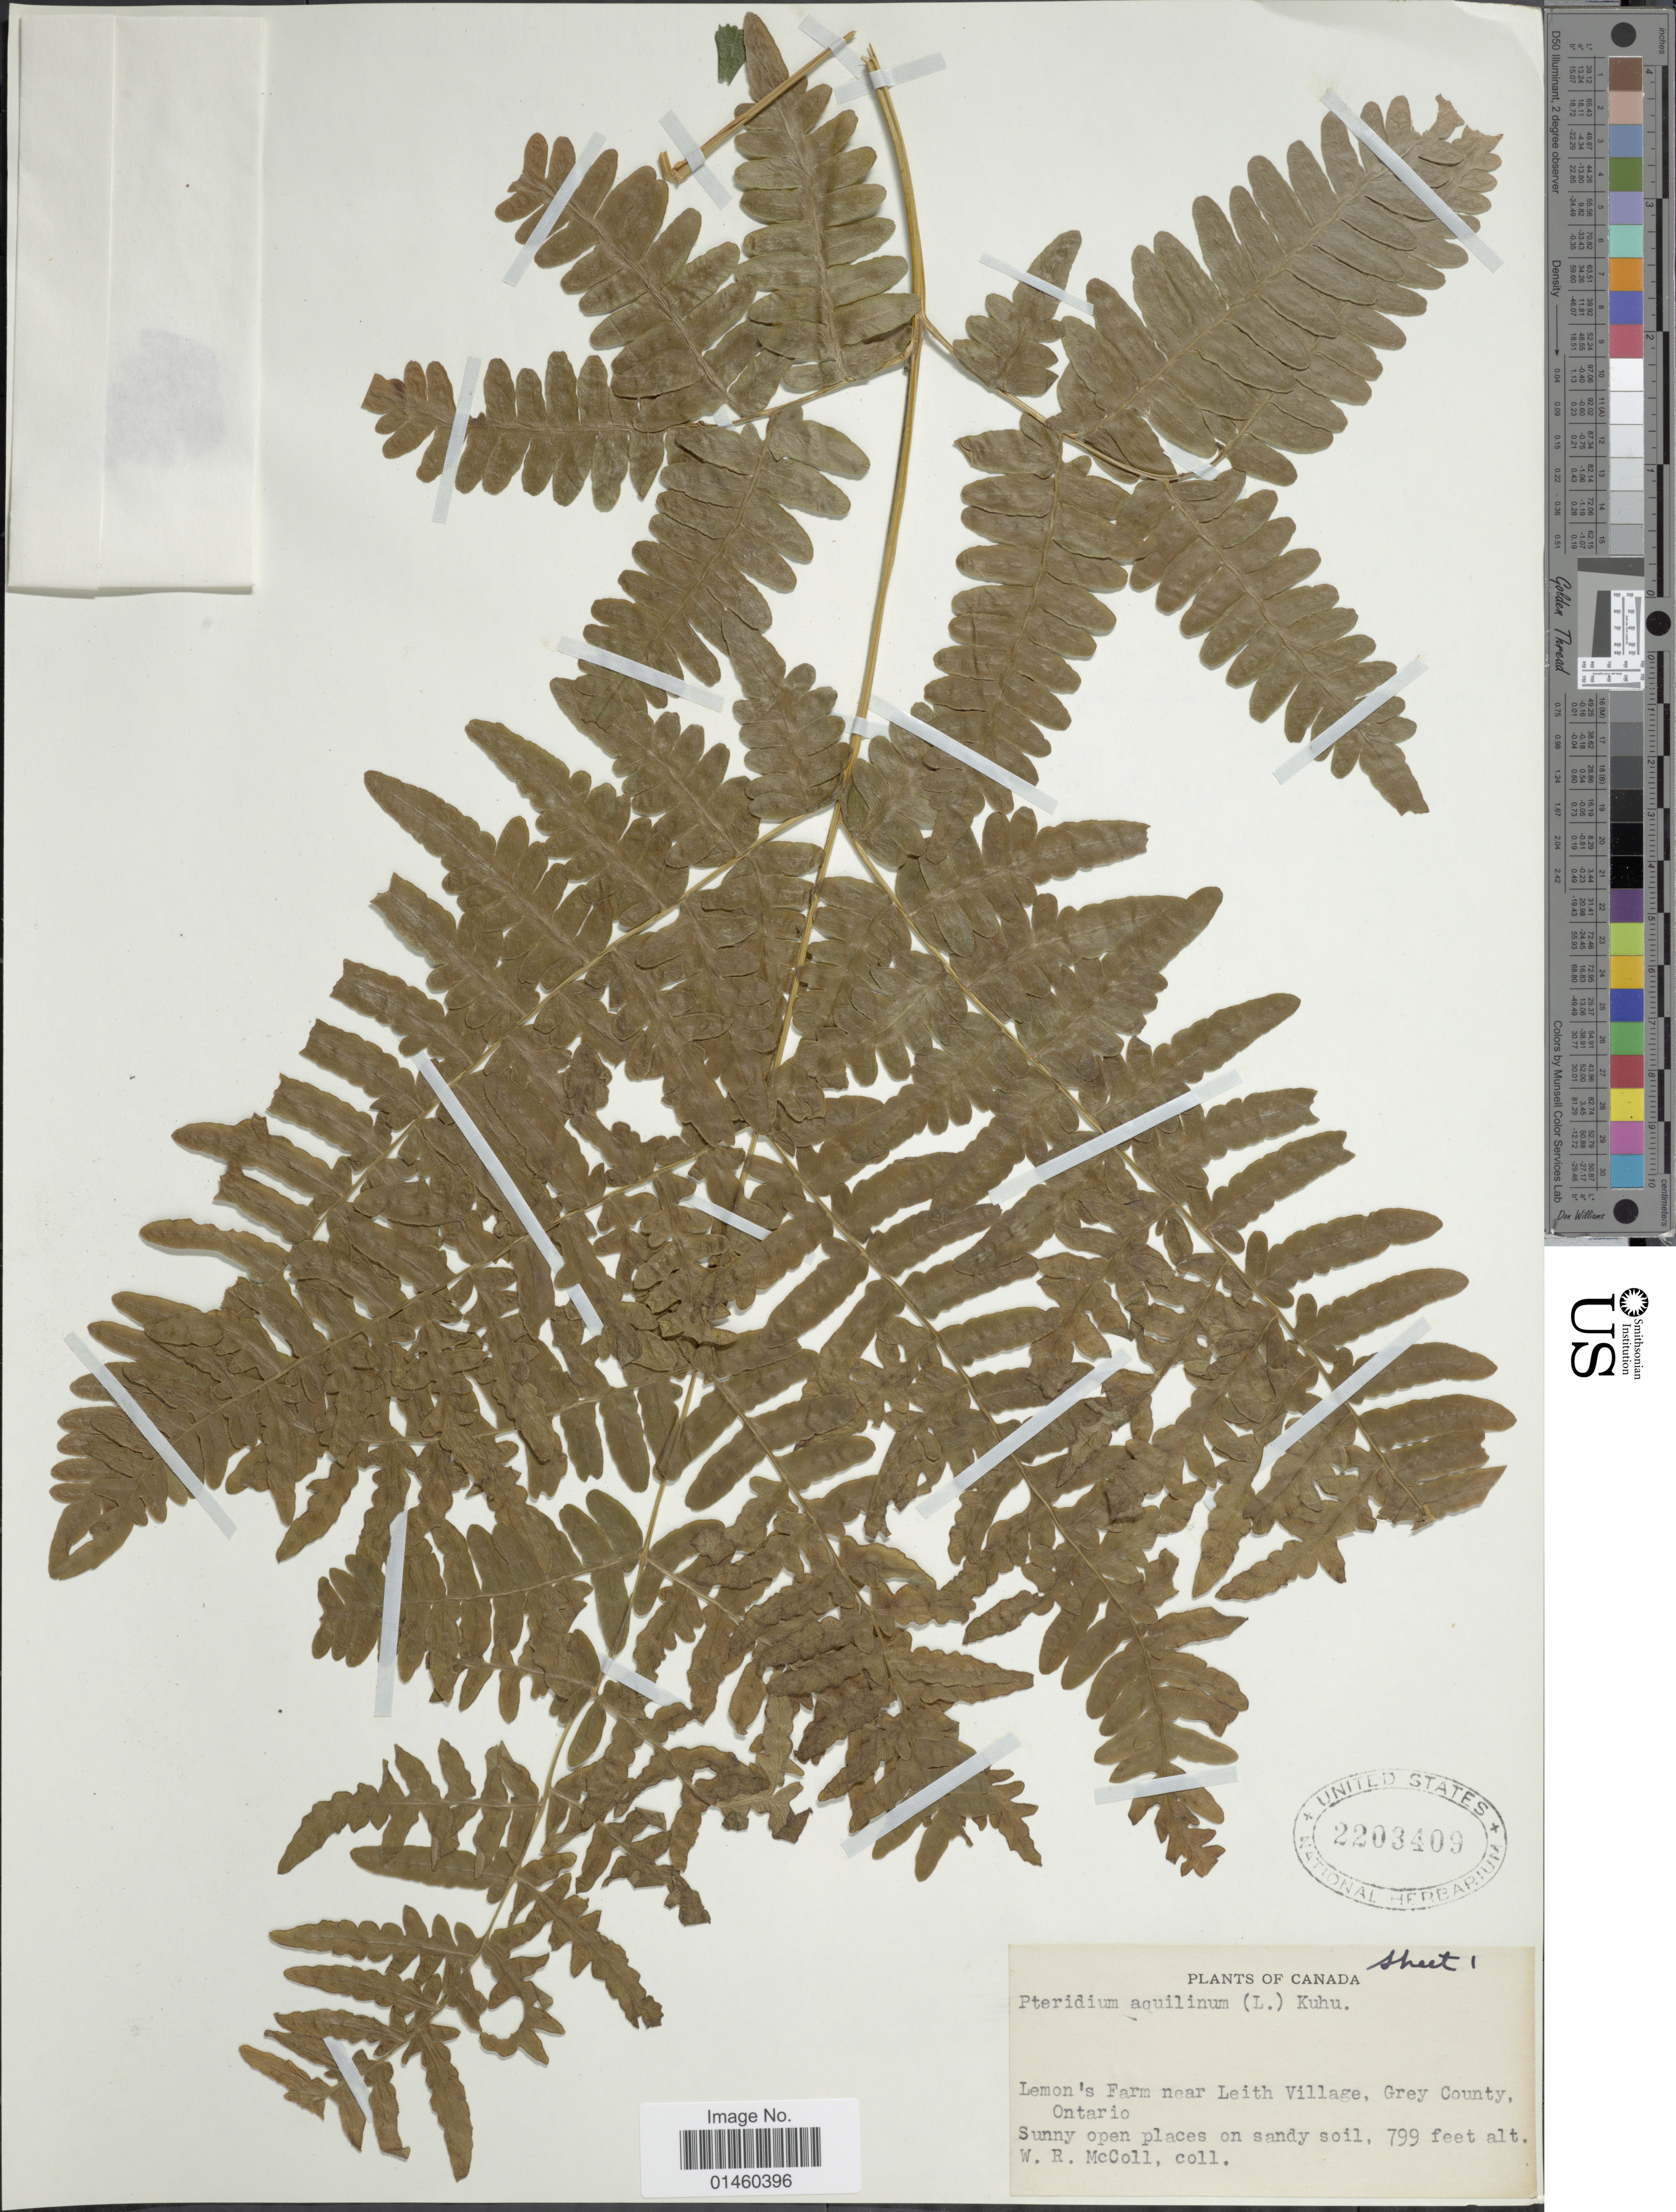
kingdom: Plantae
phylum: Tracheophyta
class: Polypodiopsida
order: Polypodiales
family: Dennstaedtiaceae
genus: Pteridium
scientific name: Pteridium aquilinum var. latiusculum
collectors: W. McColl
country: Canada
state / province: Ontario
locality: Lemon's Farm near Leith Village, Grey County.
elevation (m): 244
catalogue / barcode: US 2203409